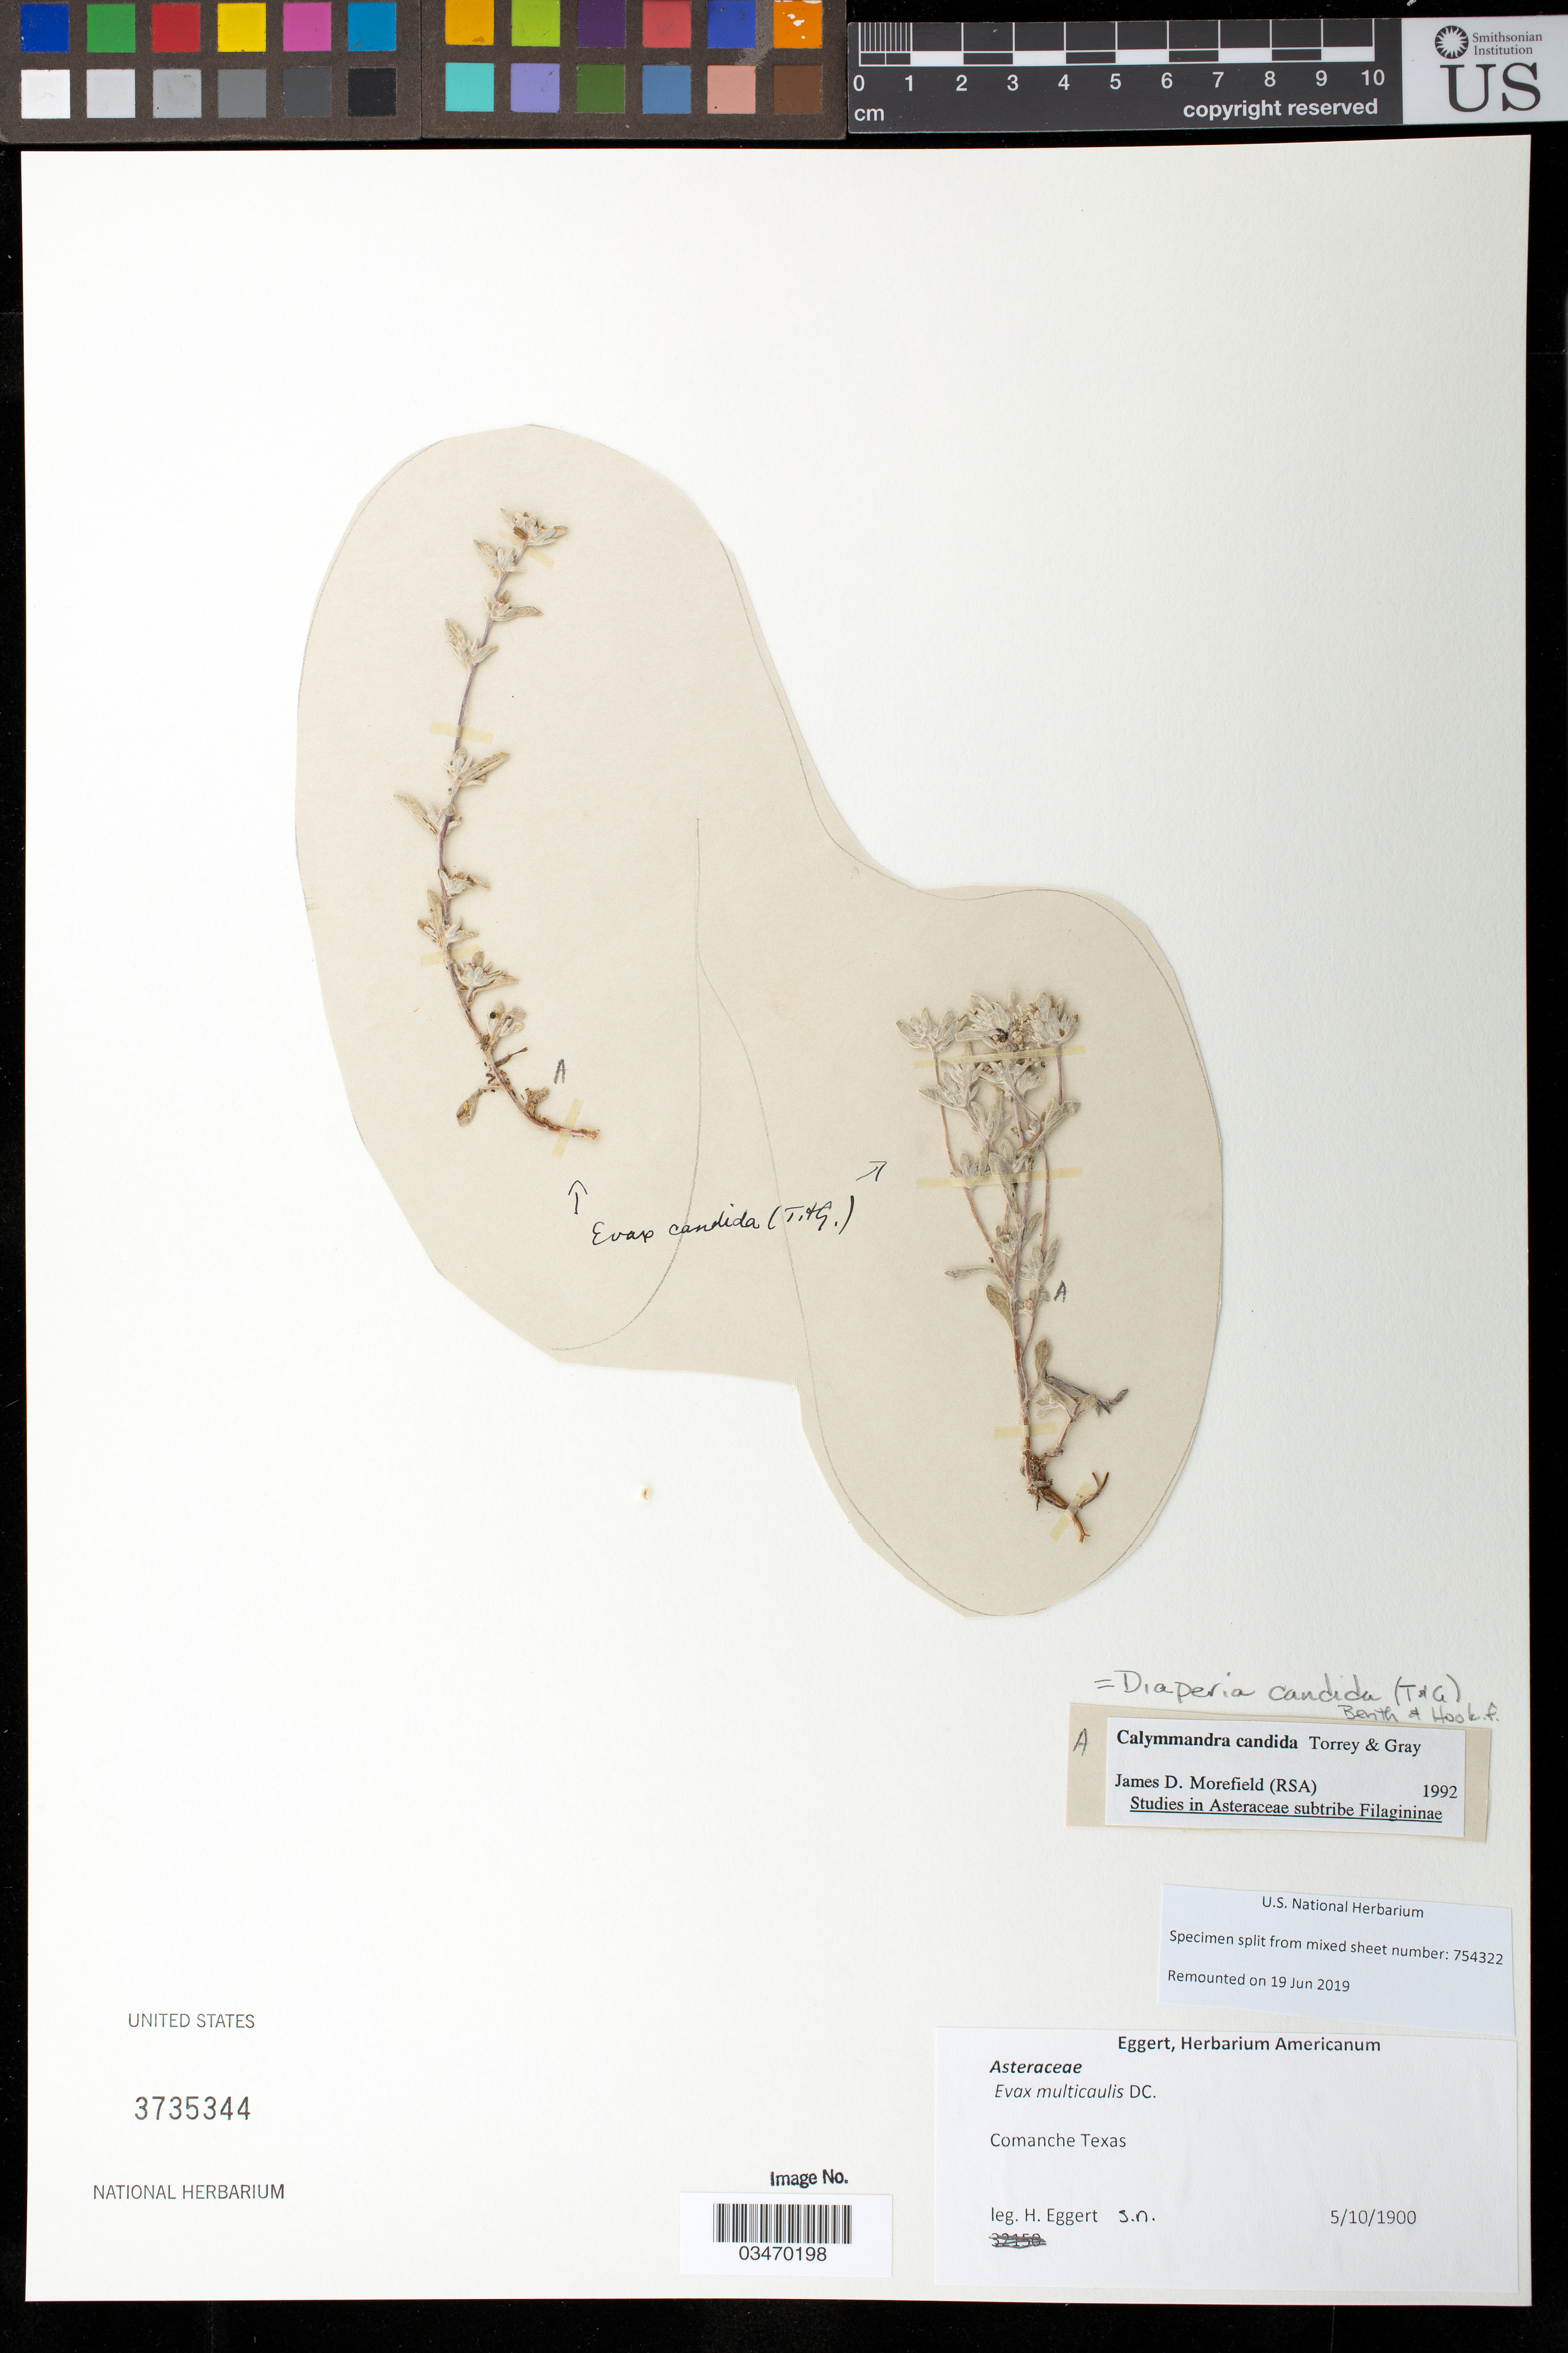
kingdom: Plantae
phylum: Tracheophyta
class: Magnoliopsida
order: Asterales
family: Asteraceae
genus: Diaperia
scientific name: Diaperia candida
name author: (Torr. & A. Gray) Benth. & Hook. f.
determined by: Morefield, James D., (RSA), Rancho Santa Ana Botanic Garden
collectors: H. Eggert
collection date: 1900-05-10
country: United States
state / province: Texas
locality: Comache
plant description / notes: Mixed sheet split from this sheet 754322. Remounted on 19 Jun 2019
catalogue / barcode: US 3735344